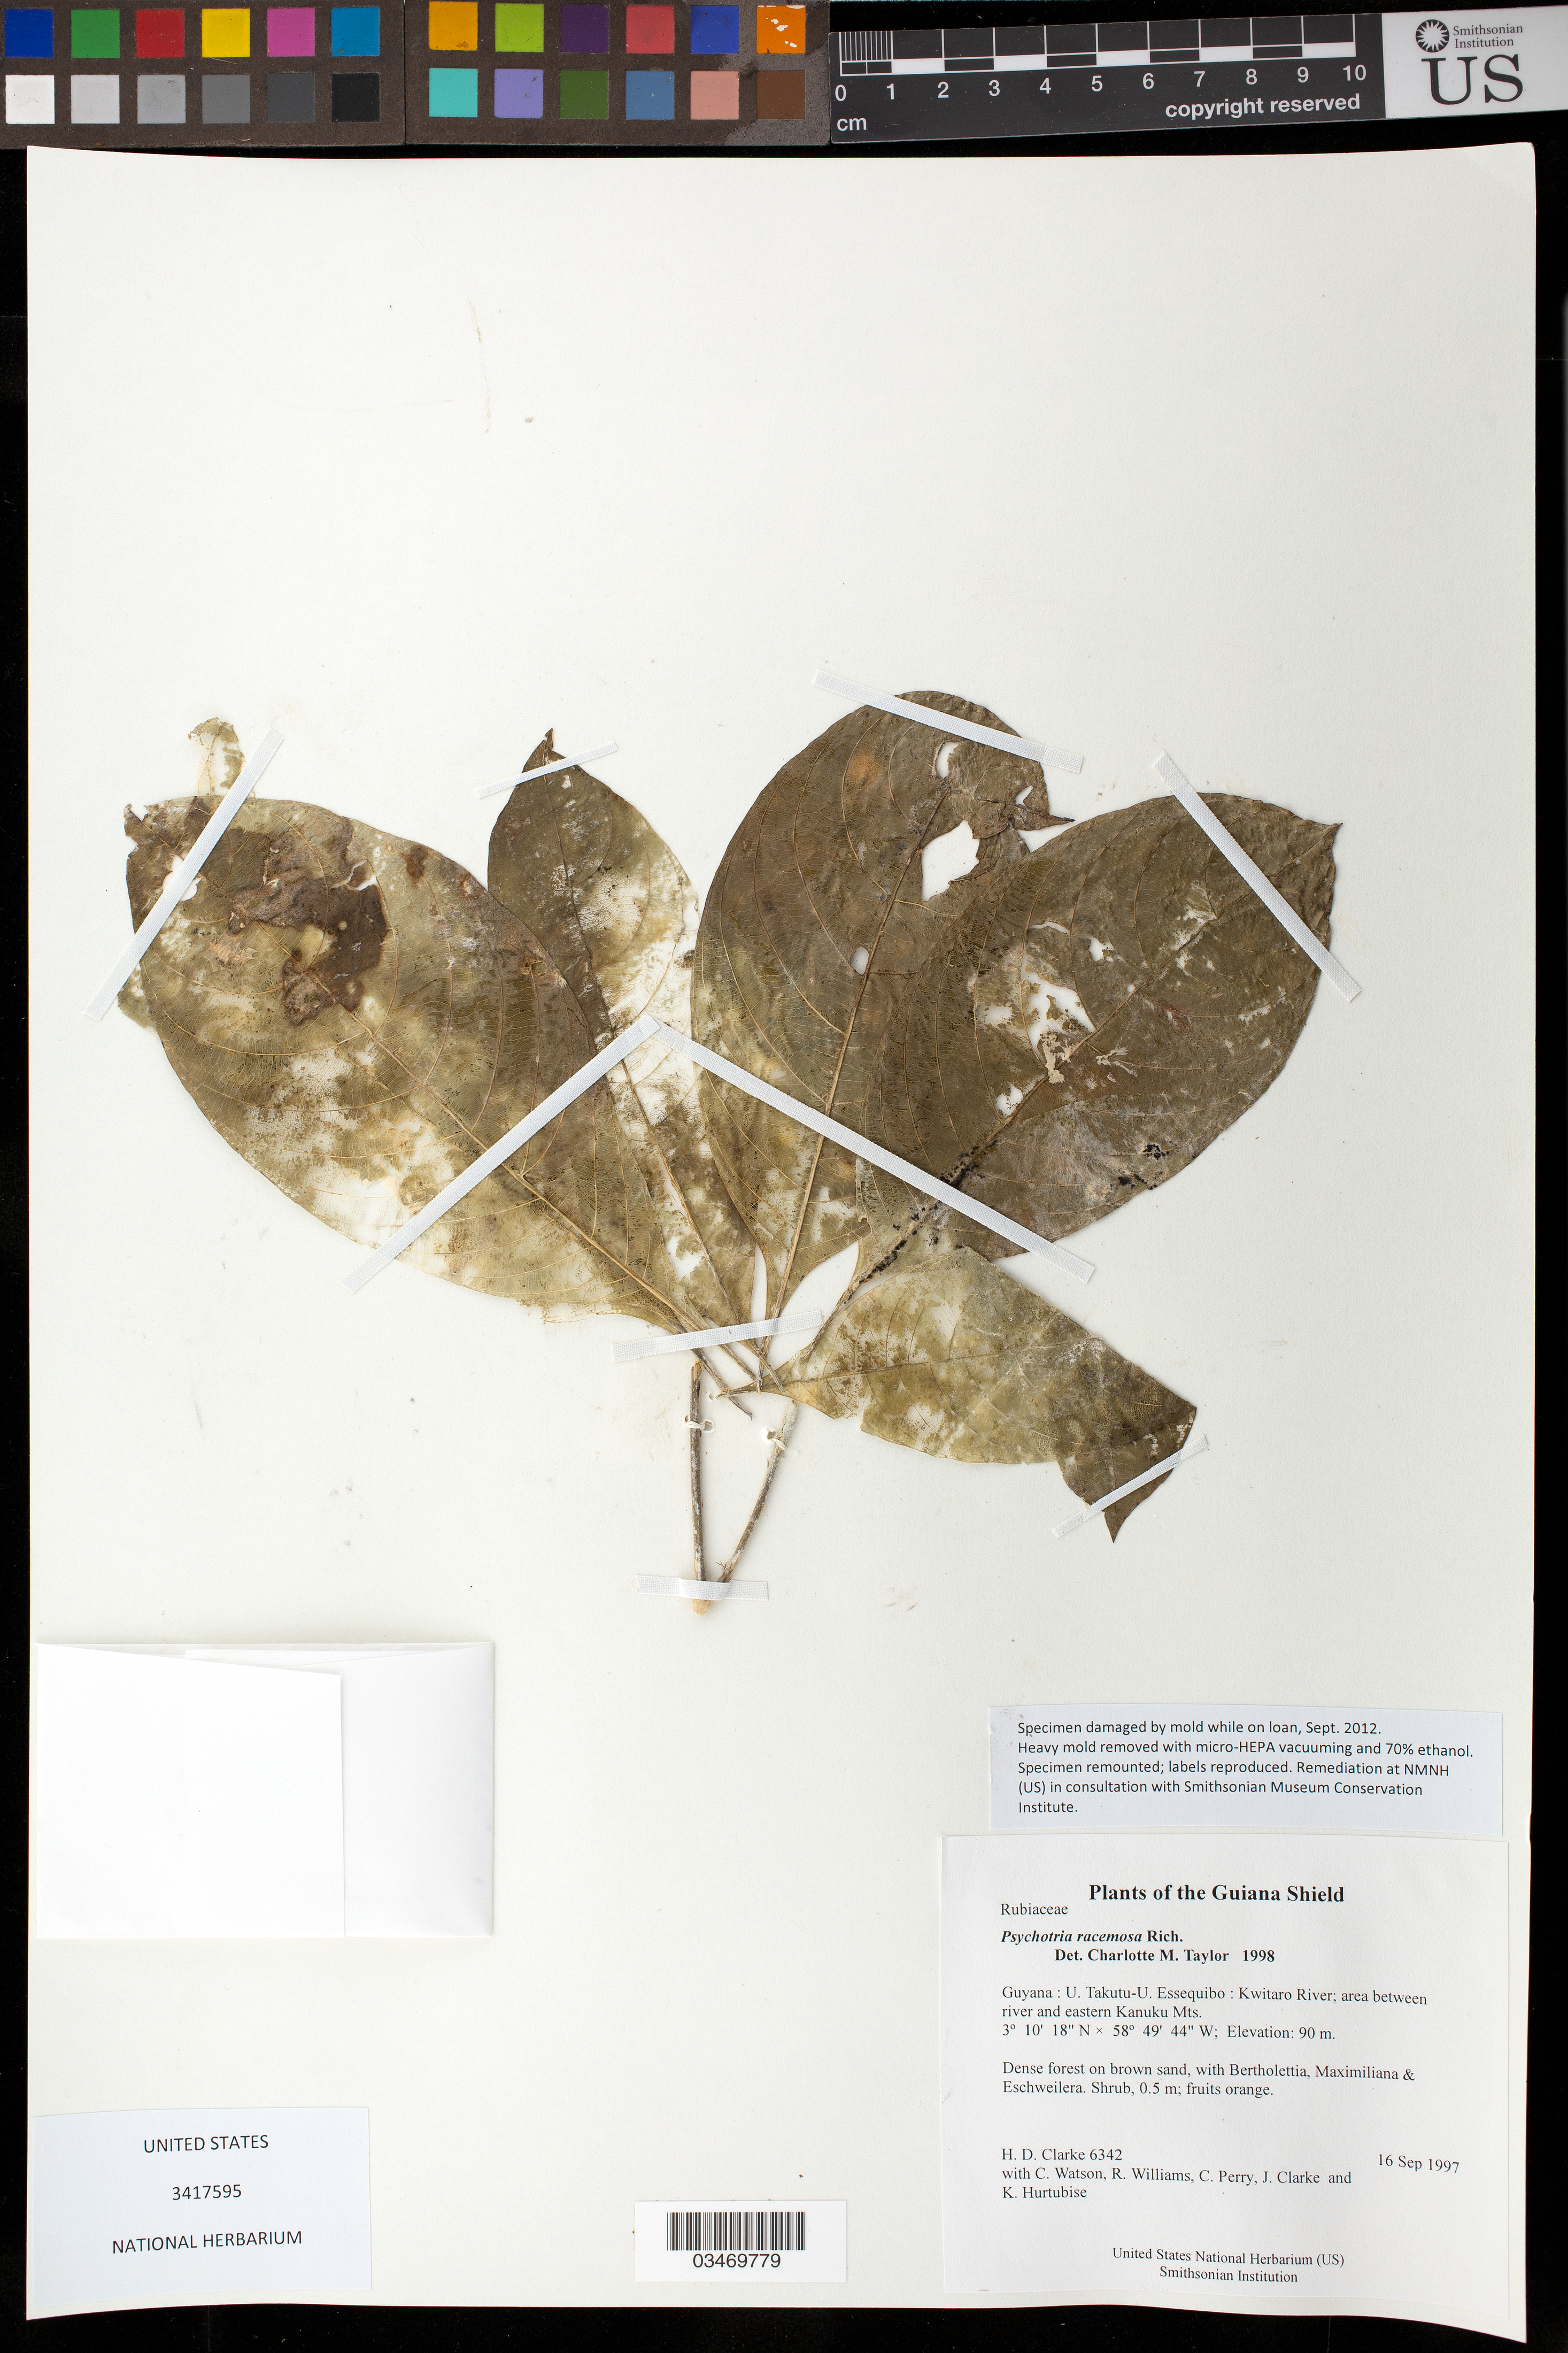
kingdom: Plantae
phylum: Tracheophyta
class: Magnoliopsida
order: Gentianales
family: Rubiaceae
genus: Psychotria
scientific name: Psychotria racemosa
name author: Rich.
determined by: Taylor, Charlotte M.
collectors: H. D. Clarke, C. Watson, R. Williams, C. Perry, J. Clarke & K. Hurtubise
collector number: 6342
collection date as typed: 16 September 1997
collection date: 1997-09-16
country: Guyana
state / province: U. Takutu-U. Essequibo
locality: Kwitaro River; area between river and eastern Kanuku Mts.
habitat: Dense forest on brown sand, with Bertholettia, Maximiliana & Eschweilera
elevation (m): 90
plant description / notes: Distribution: Specimen damaged by mold while on loan, Sept. 2012. Heavy mold removed with micro-HEPA vacuuming and 70% ethanol. Specimen remounted; labels reproduced. Remediation at NMNH (US) in consultation with Smithsonian Museum Conservation Institute.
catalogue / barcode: US 3417595